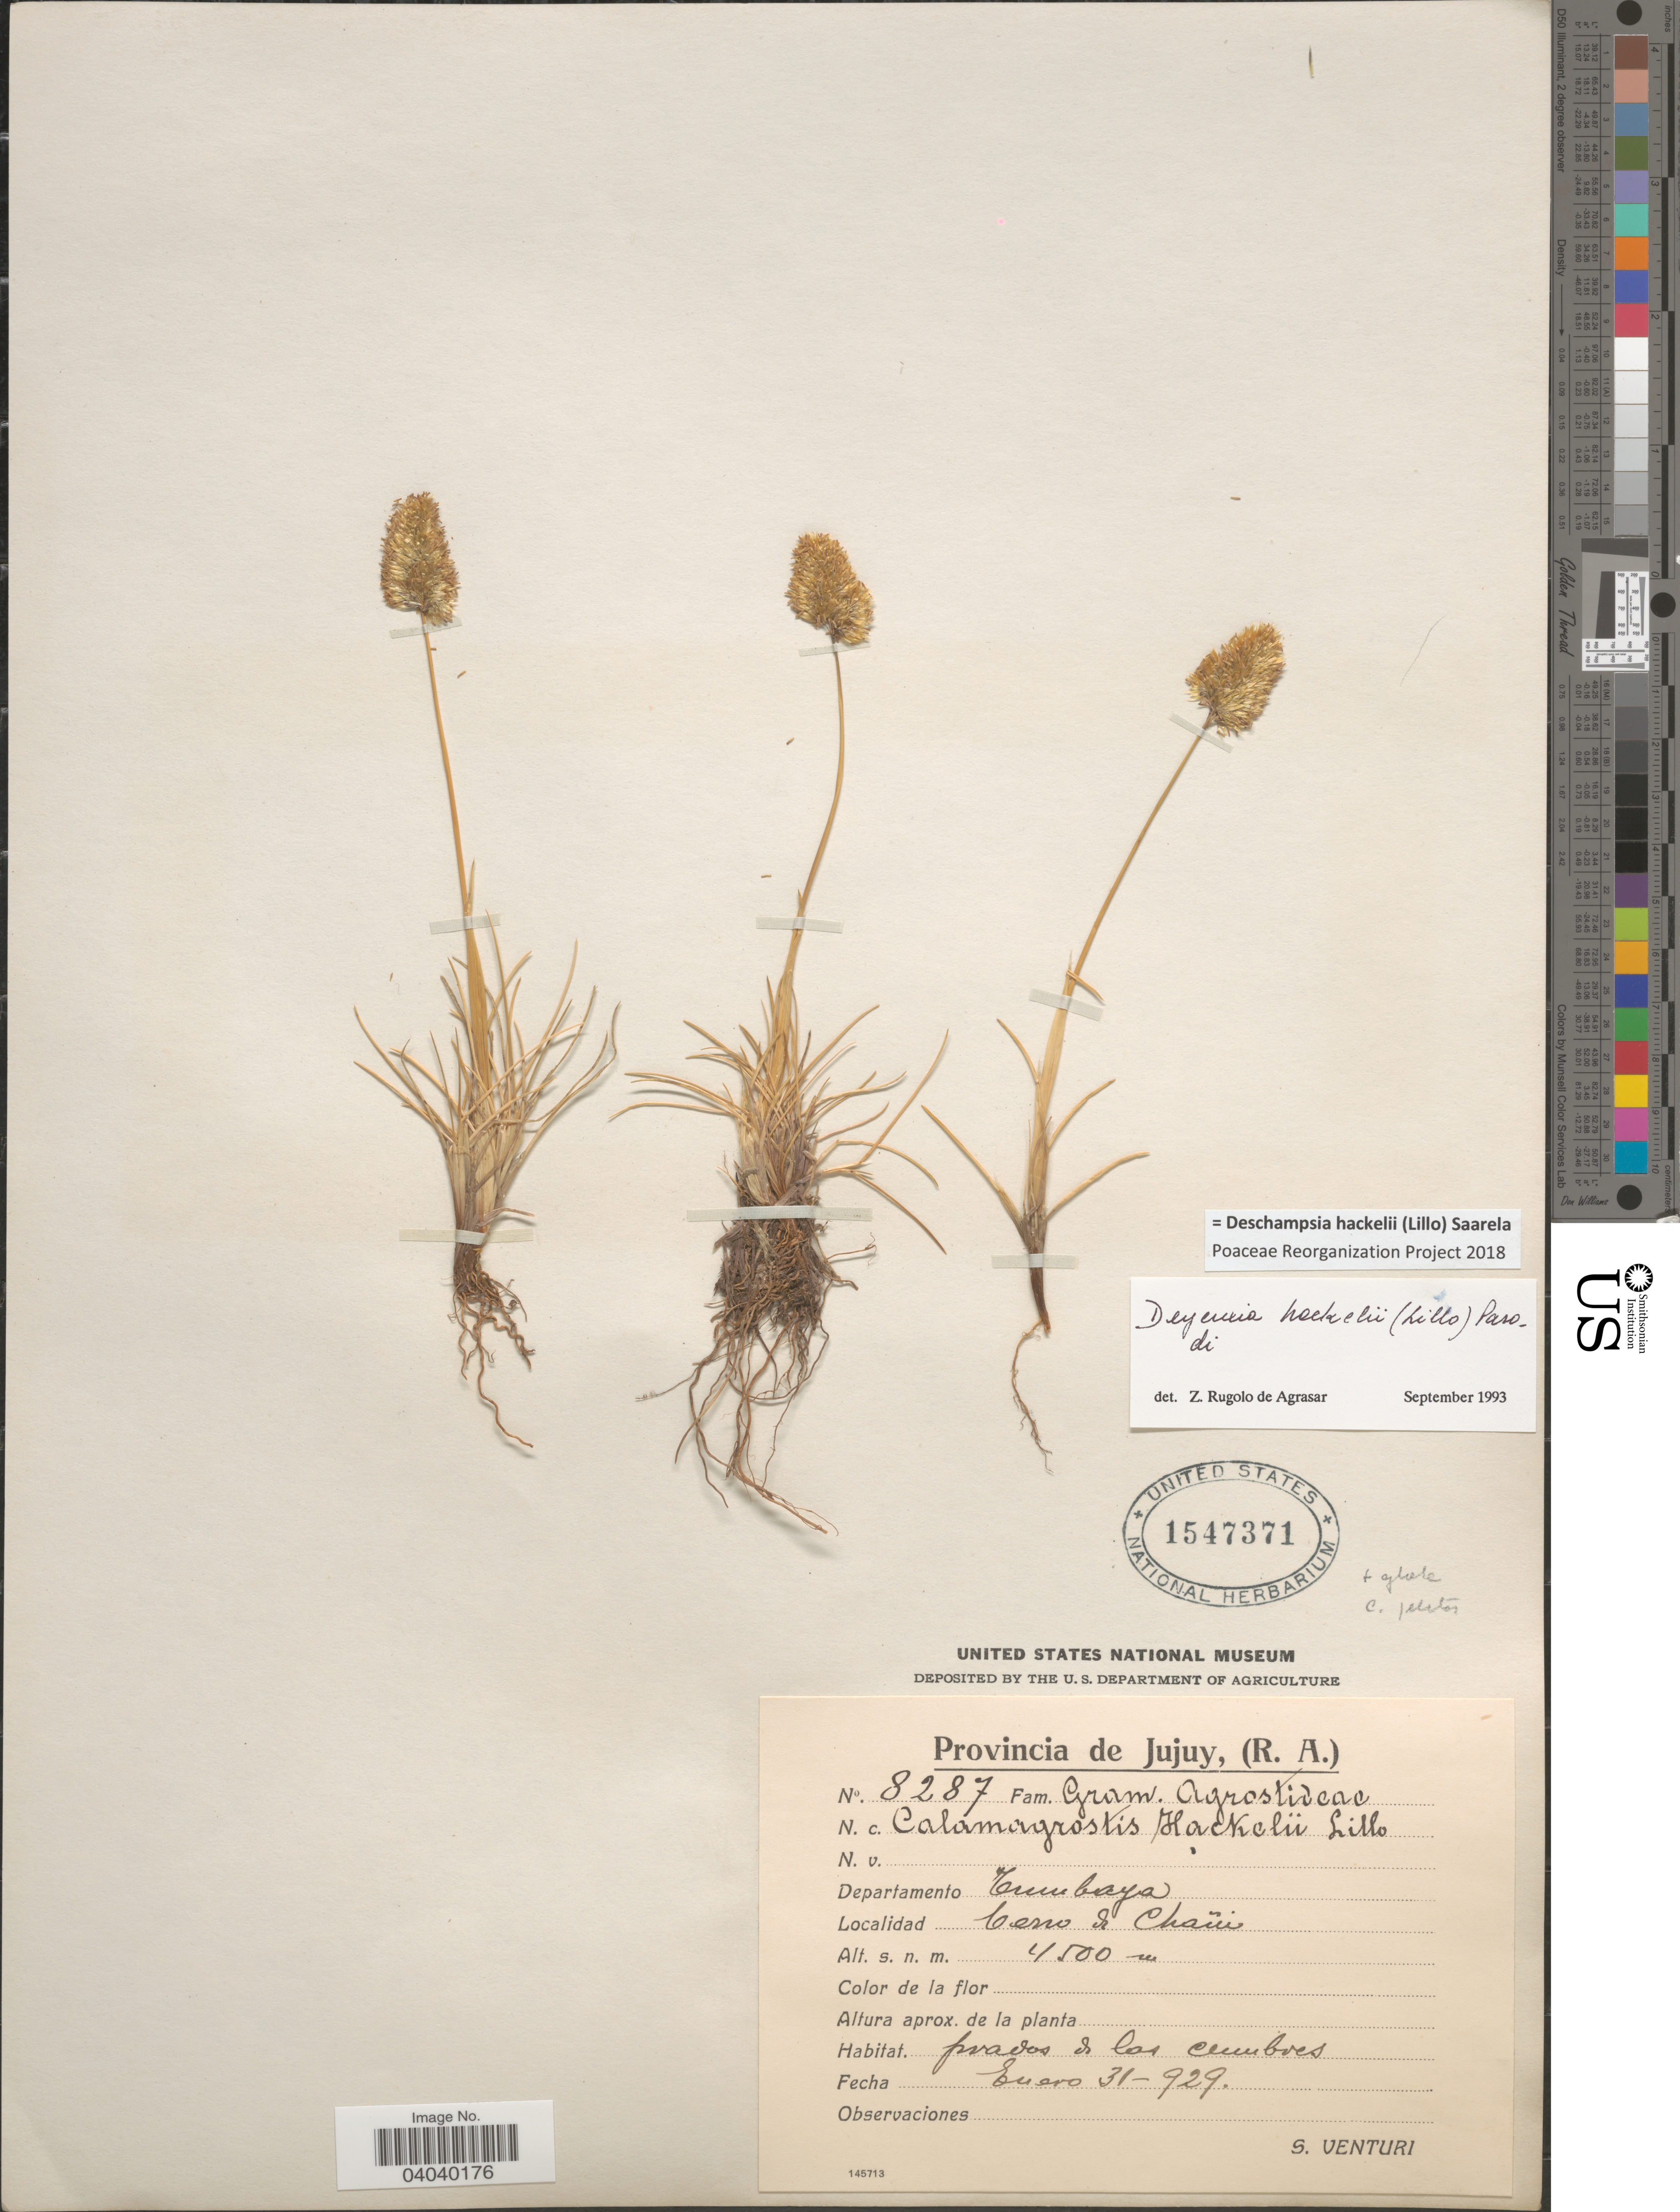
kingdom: Plantae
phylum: Tracheophyta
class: Liliopsida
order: Poales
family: Poaceae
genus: Deschampsia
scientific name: Deschampsia hackelii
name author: (Lillo) Saarela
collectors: S. Venturi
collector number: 8287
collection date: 1929-01-31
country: Argentina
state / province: Jujuy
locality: Departamento Tumbaya. Cerro de Chañi.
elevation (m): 4500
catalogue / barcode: US 1547371